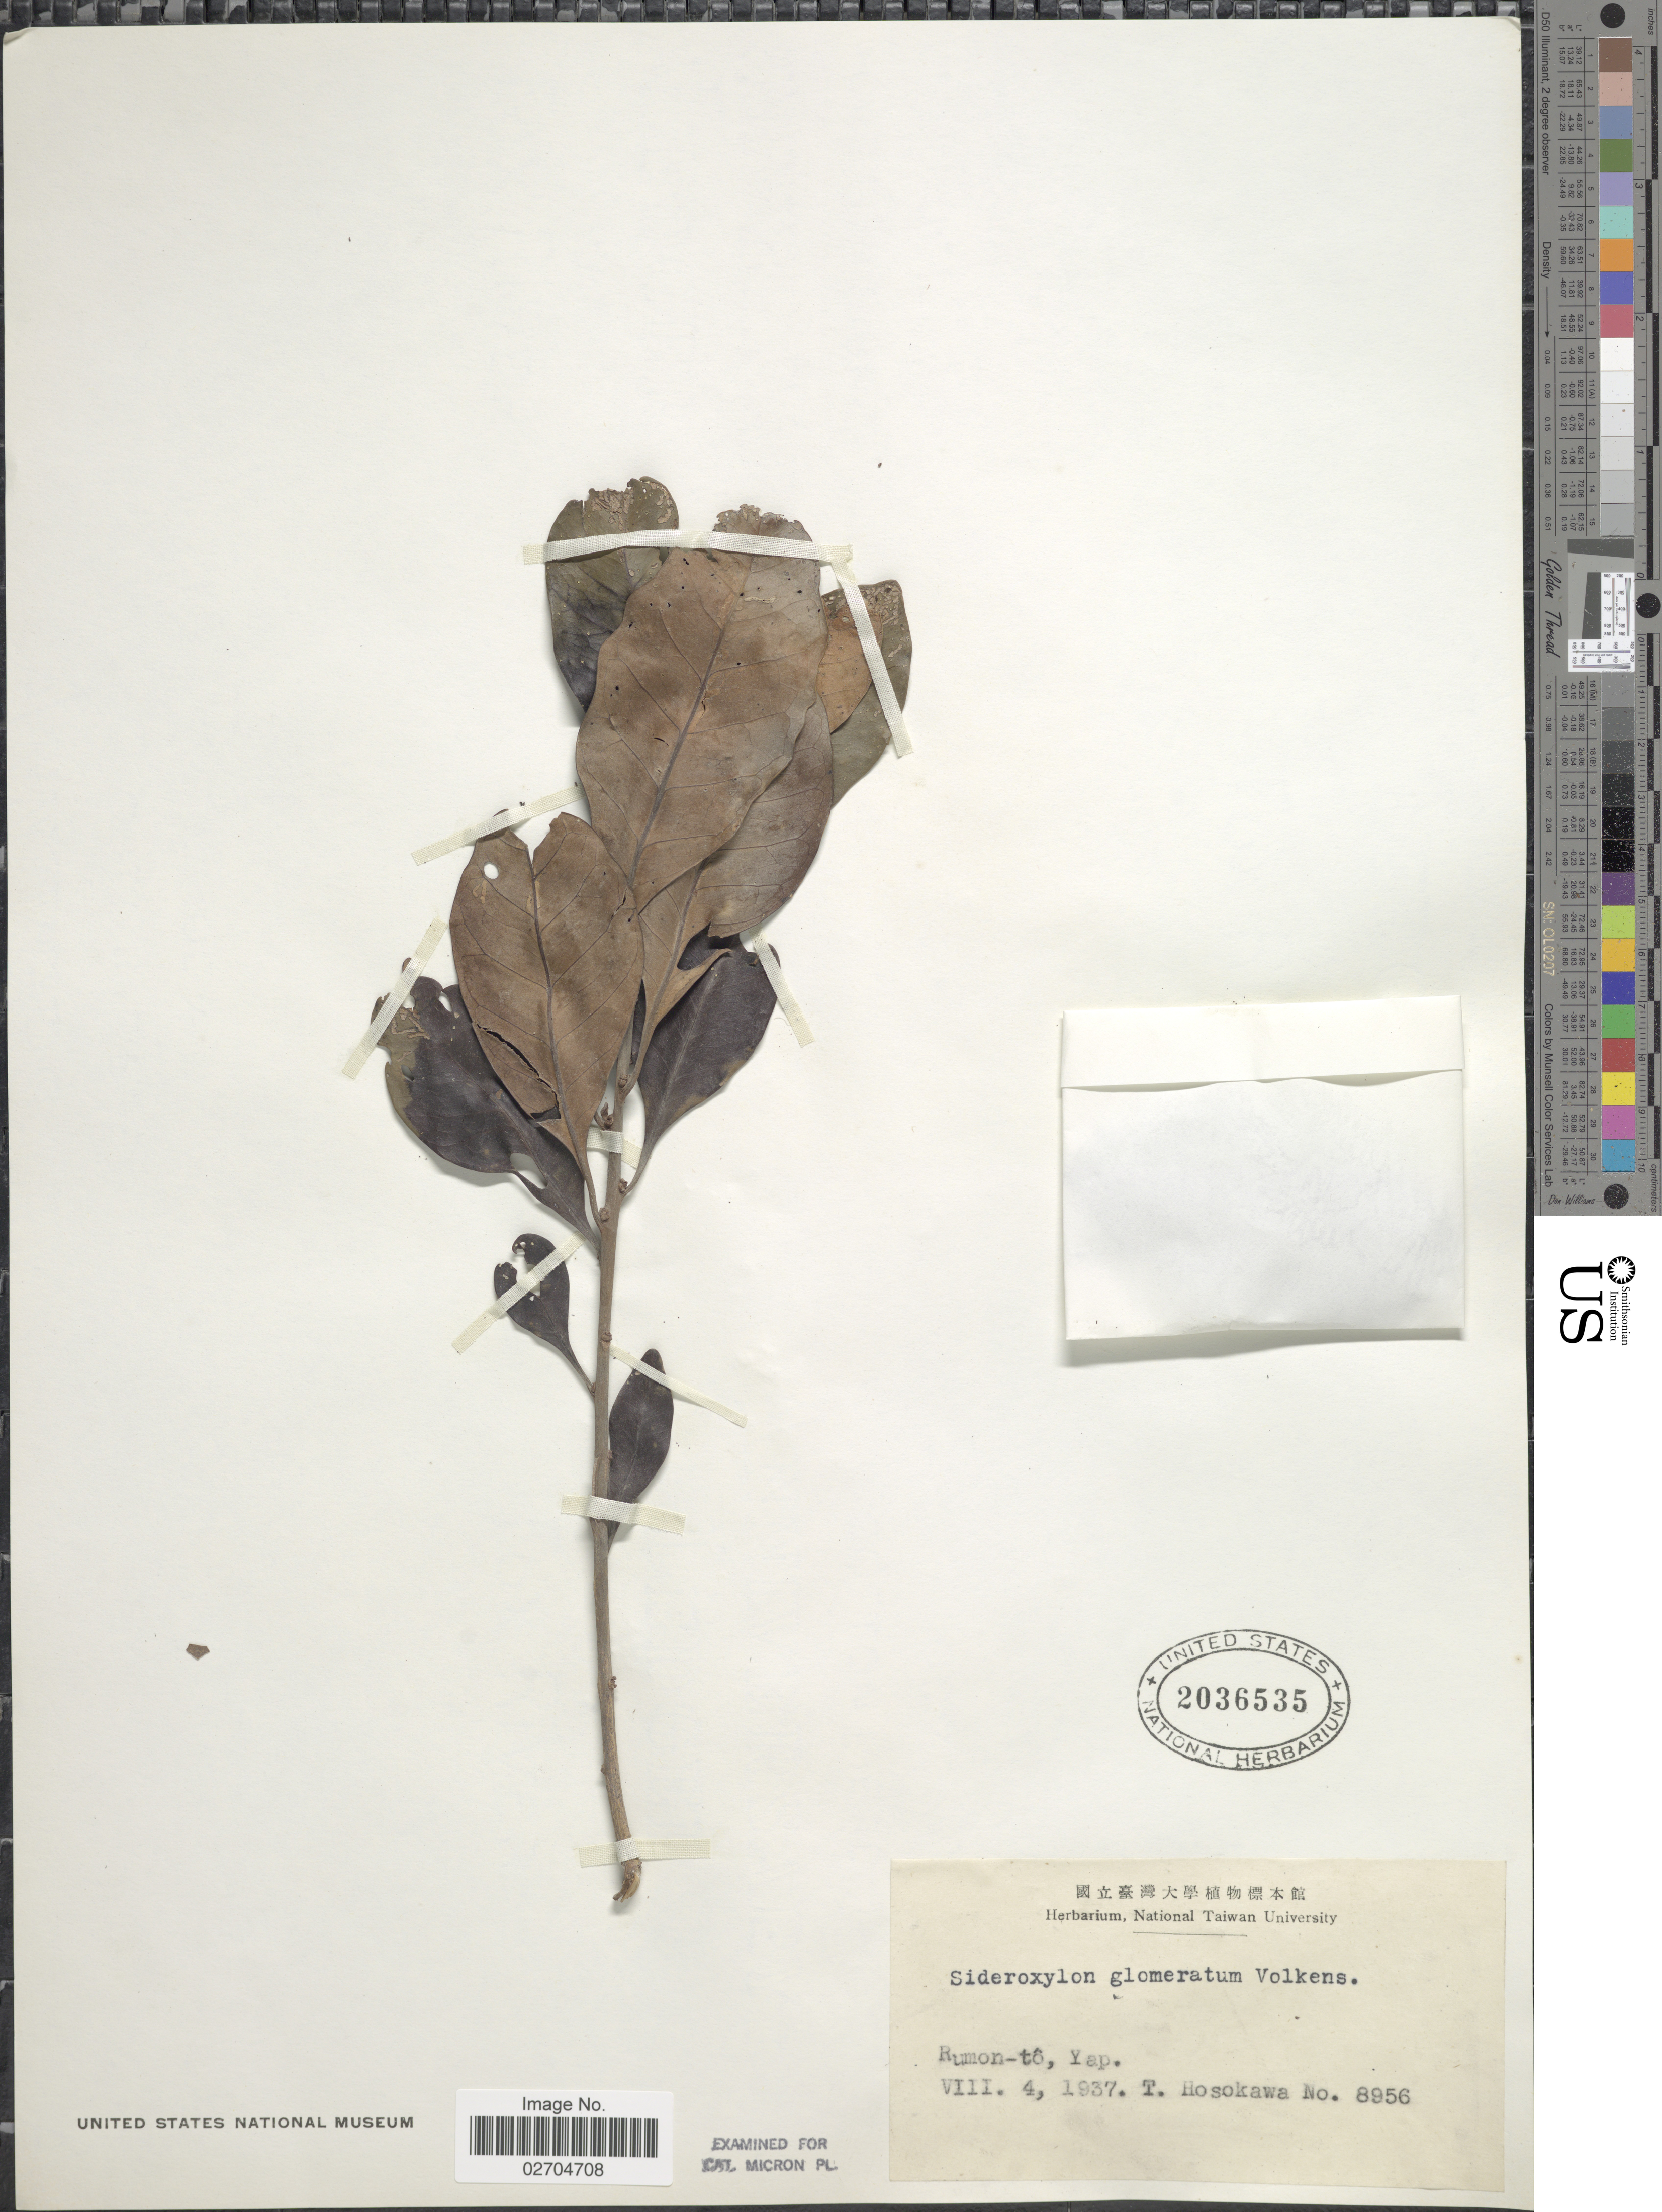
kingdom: Plantae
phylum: Tracheophyta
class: Magnoliopsida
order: Ericales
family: Sapotaceae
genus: Planchonella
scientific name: Planchonella obovata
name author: (R. Br.) Pierre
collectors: T. Hosokawa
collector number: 8956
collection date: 1937-08-04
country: Micronesia, Federated States of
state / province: Yap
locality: Rumon-to, Yap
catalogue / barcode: US 2036535